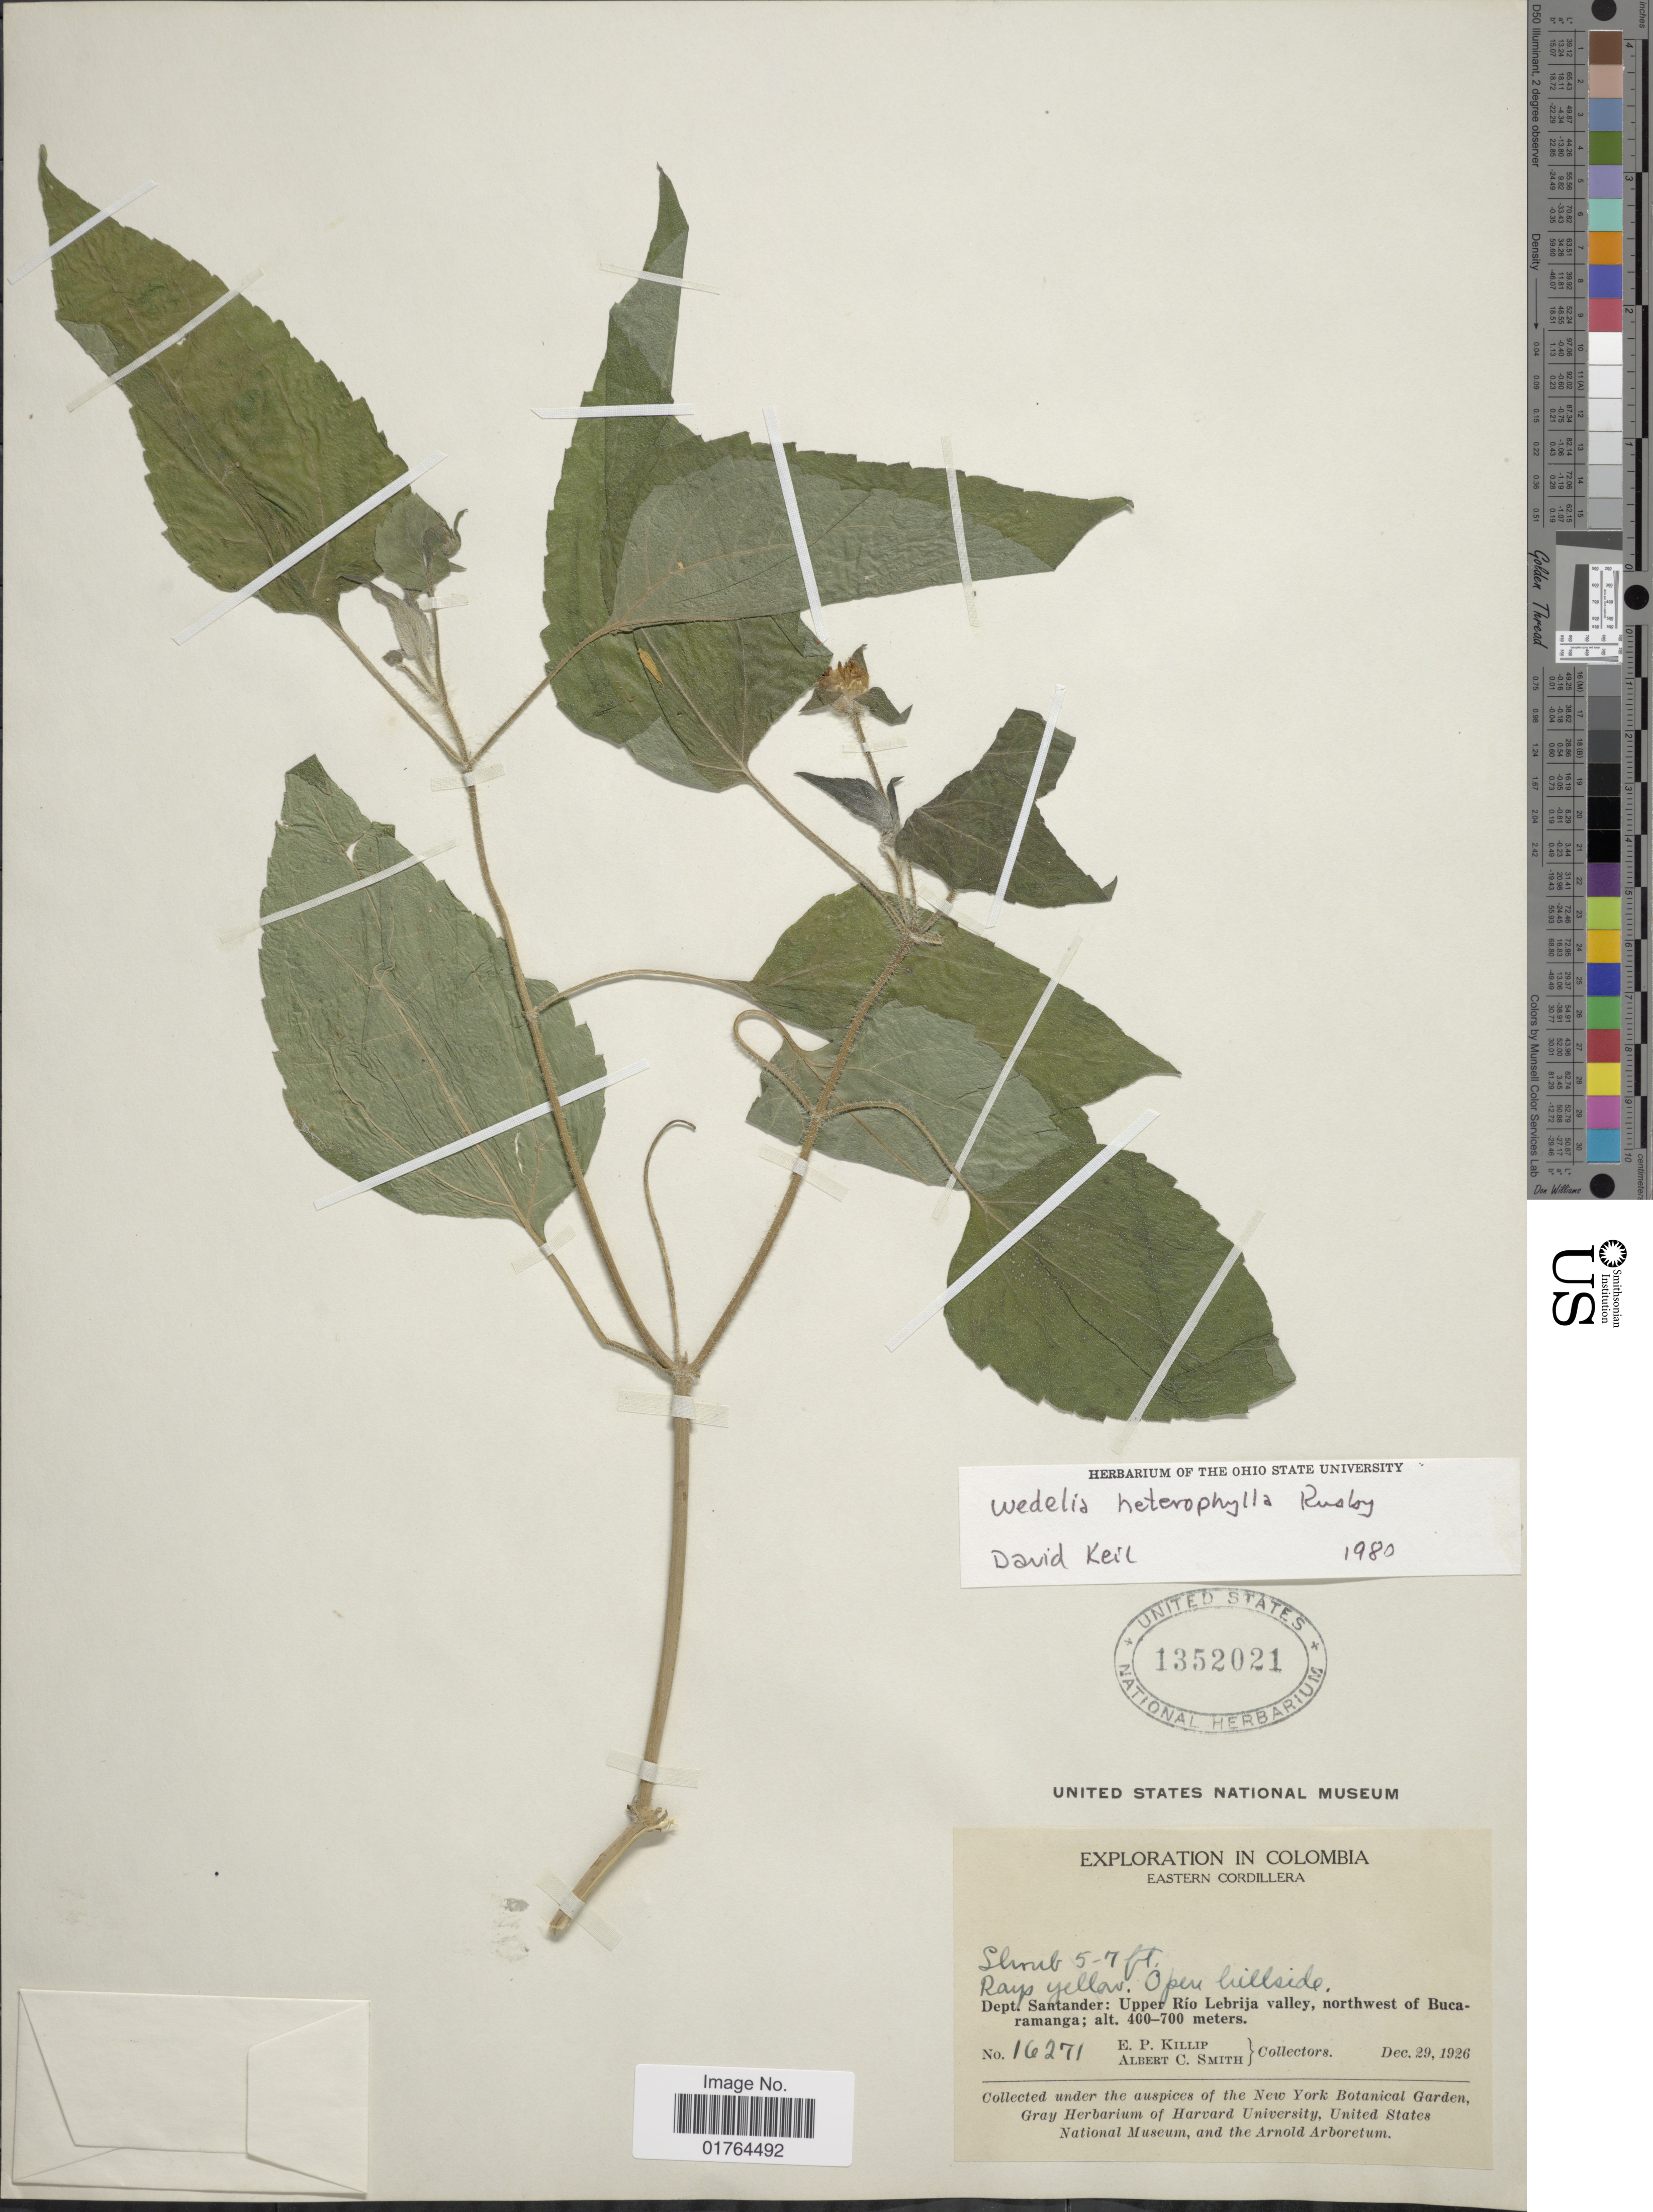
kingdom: Plantae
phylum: Tracheophyta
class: Magnoliopsida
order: Asterales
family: Asteraceae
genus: Wedelia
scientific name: Wedelia heterophylla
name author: Rusby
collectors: E. P. Killip & A. C. Smith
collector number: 16271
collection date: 1926-12-29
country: Colombia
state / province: Santander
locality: Eastern Cordillera, upper Rio Lebrija valley, northwest of Bucaramanga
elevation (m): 400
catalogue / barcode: US 1352021